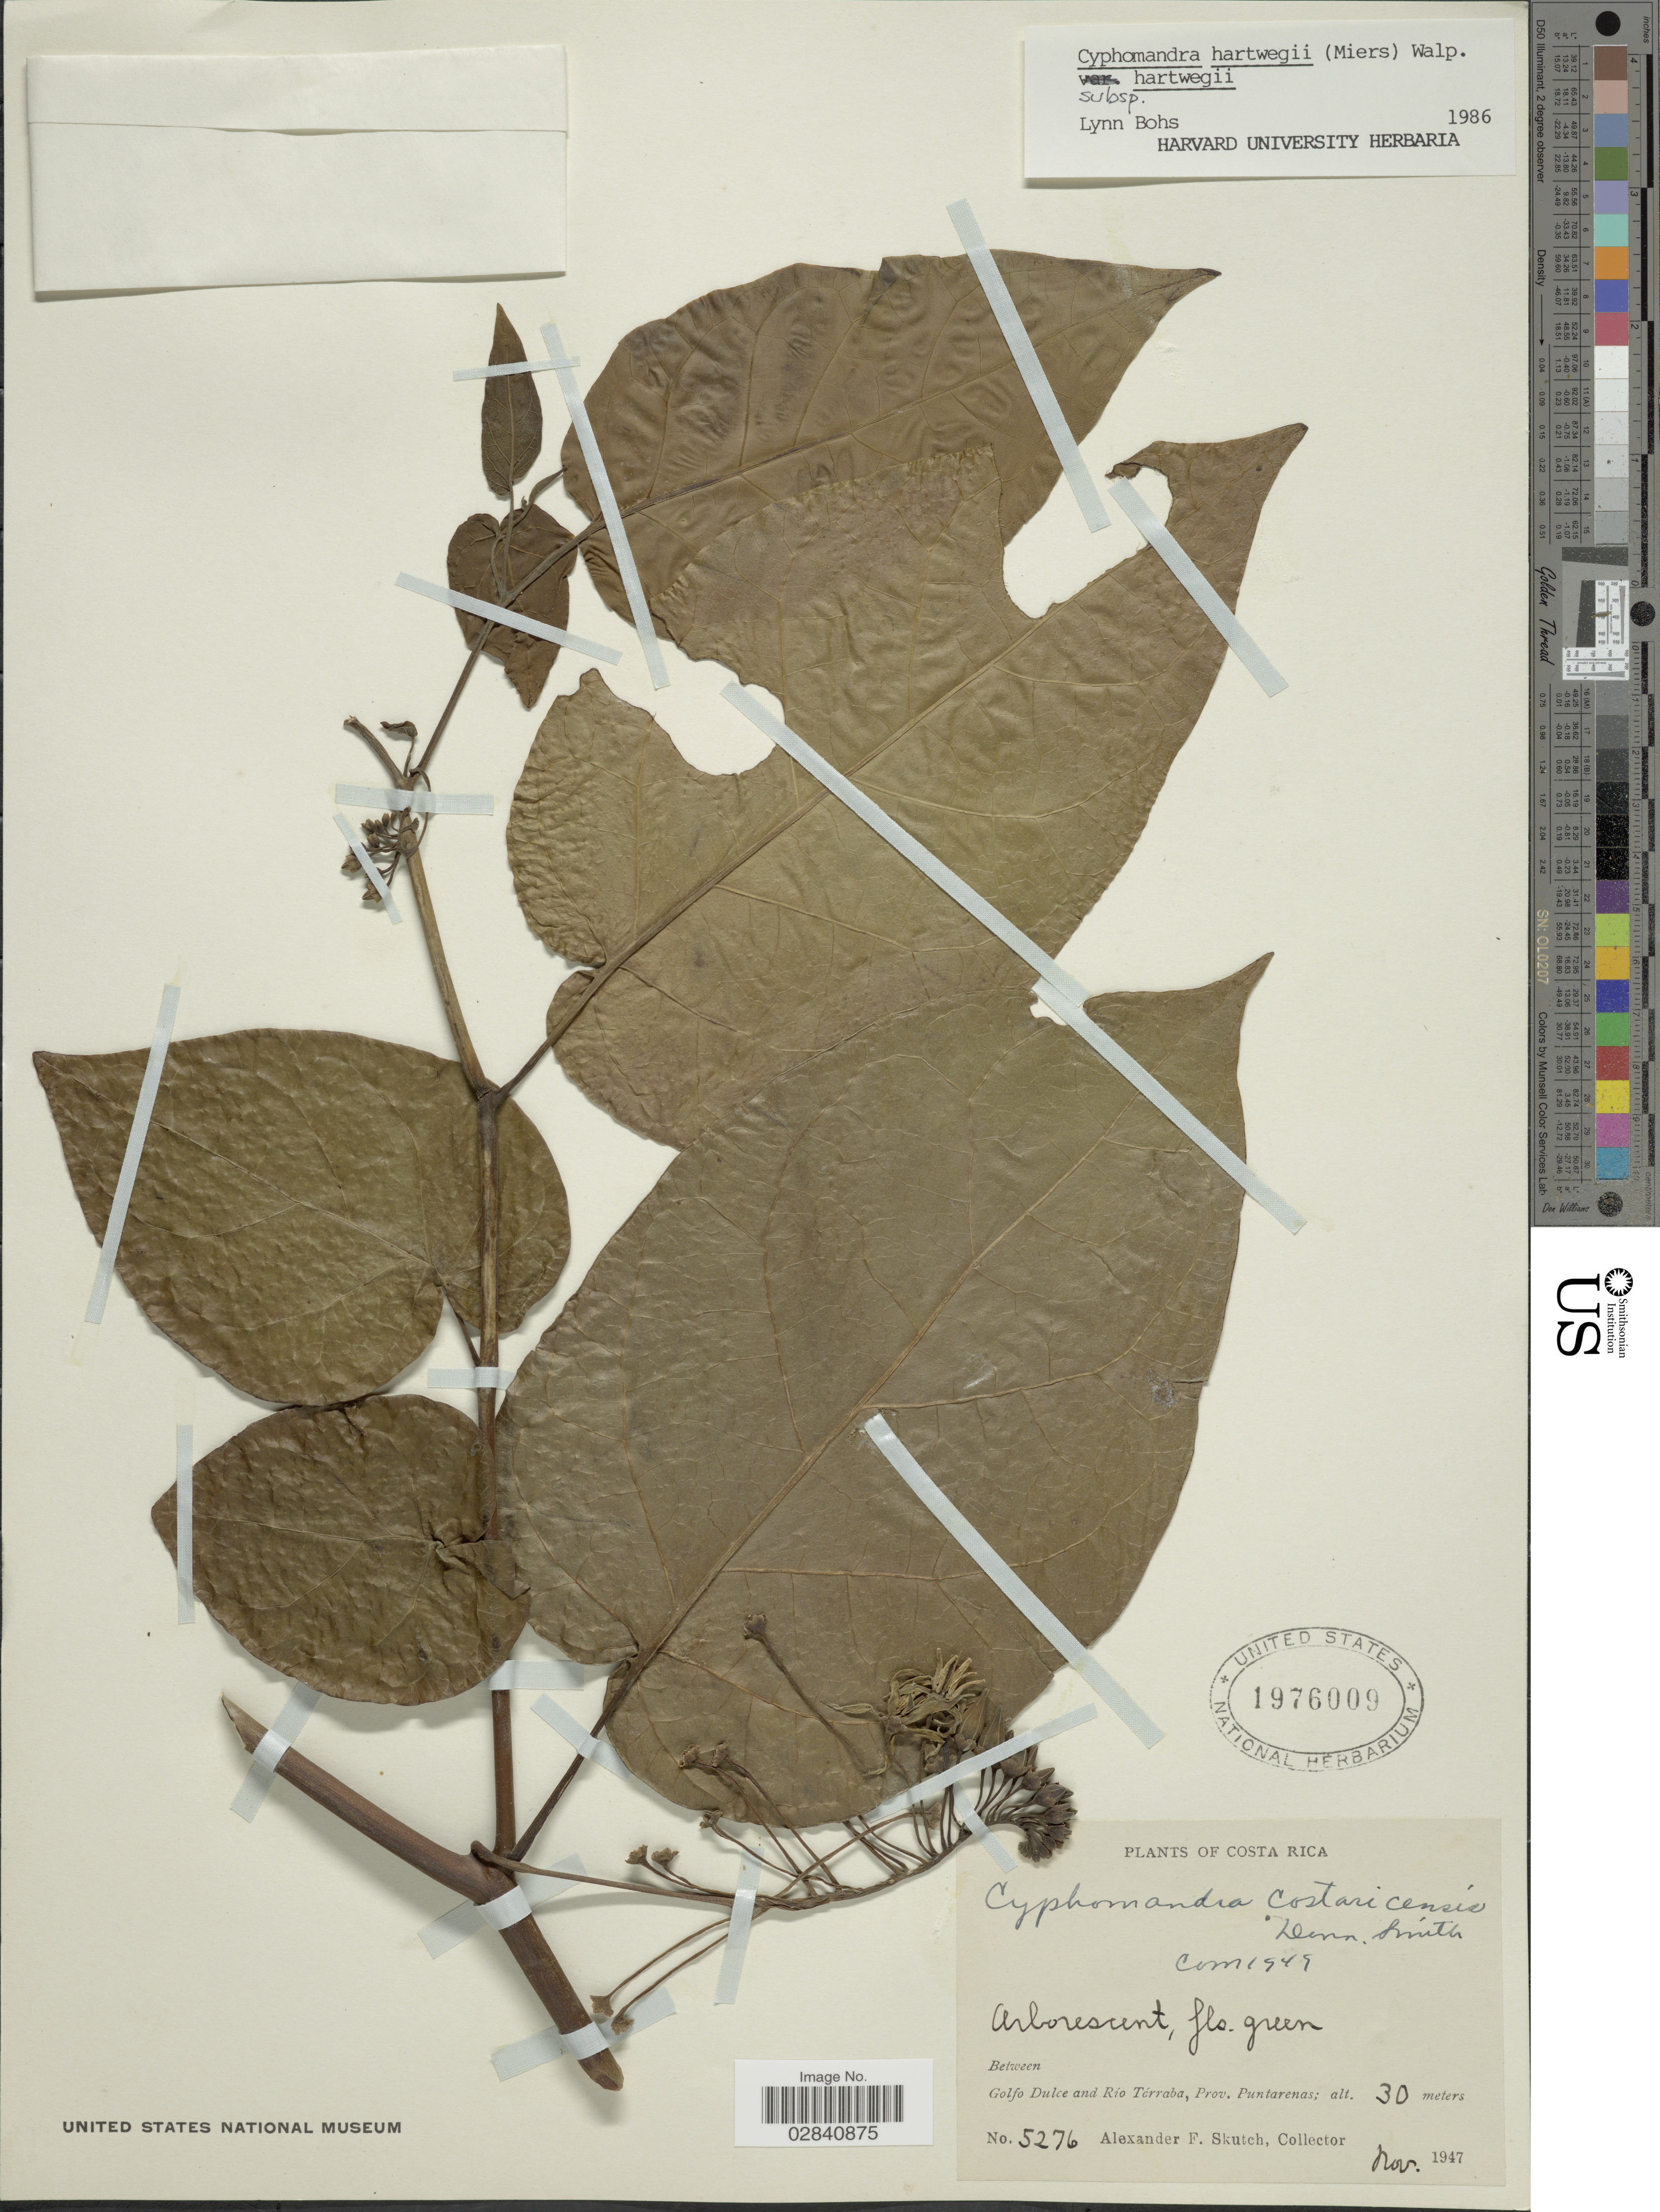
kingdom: Plantae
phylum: Tracheophyta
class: Magnoliopsida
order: Solanales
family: Solanaceae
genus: Cyphomandra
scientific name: Cyphomandra hartwegii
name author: (Miers) Sendtn. ex Walp.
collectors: A. F. Skutch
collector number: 5276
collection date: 1947-11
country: Costa Rica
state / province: Puntarenas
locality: Between Golfo Dulce and Río Térraba.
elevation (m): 30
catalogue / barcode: US 1976009